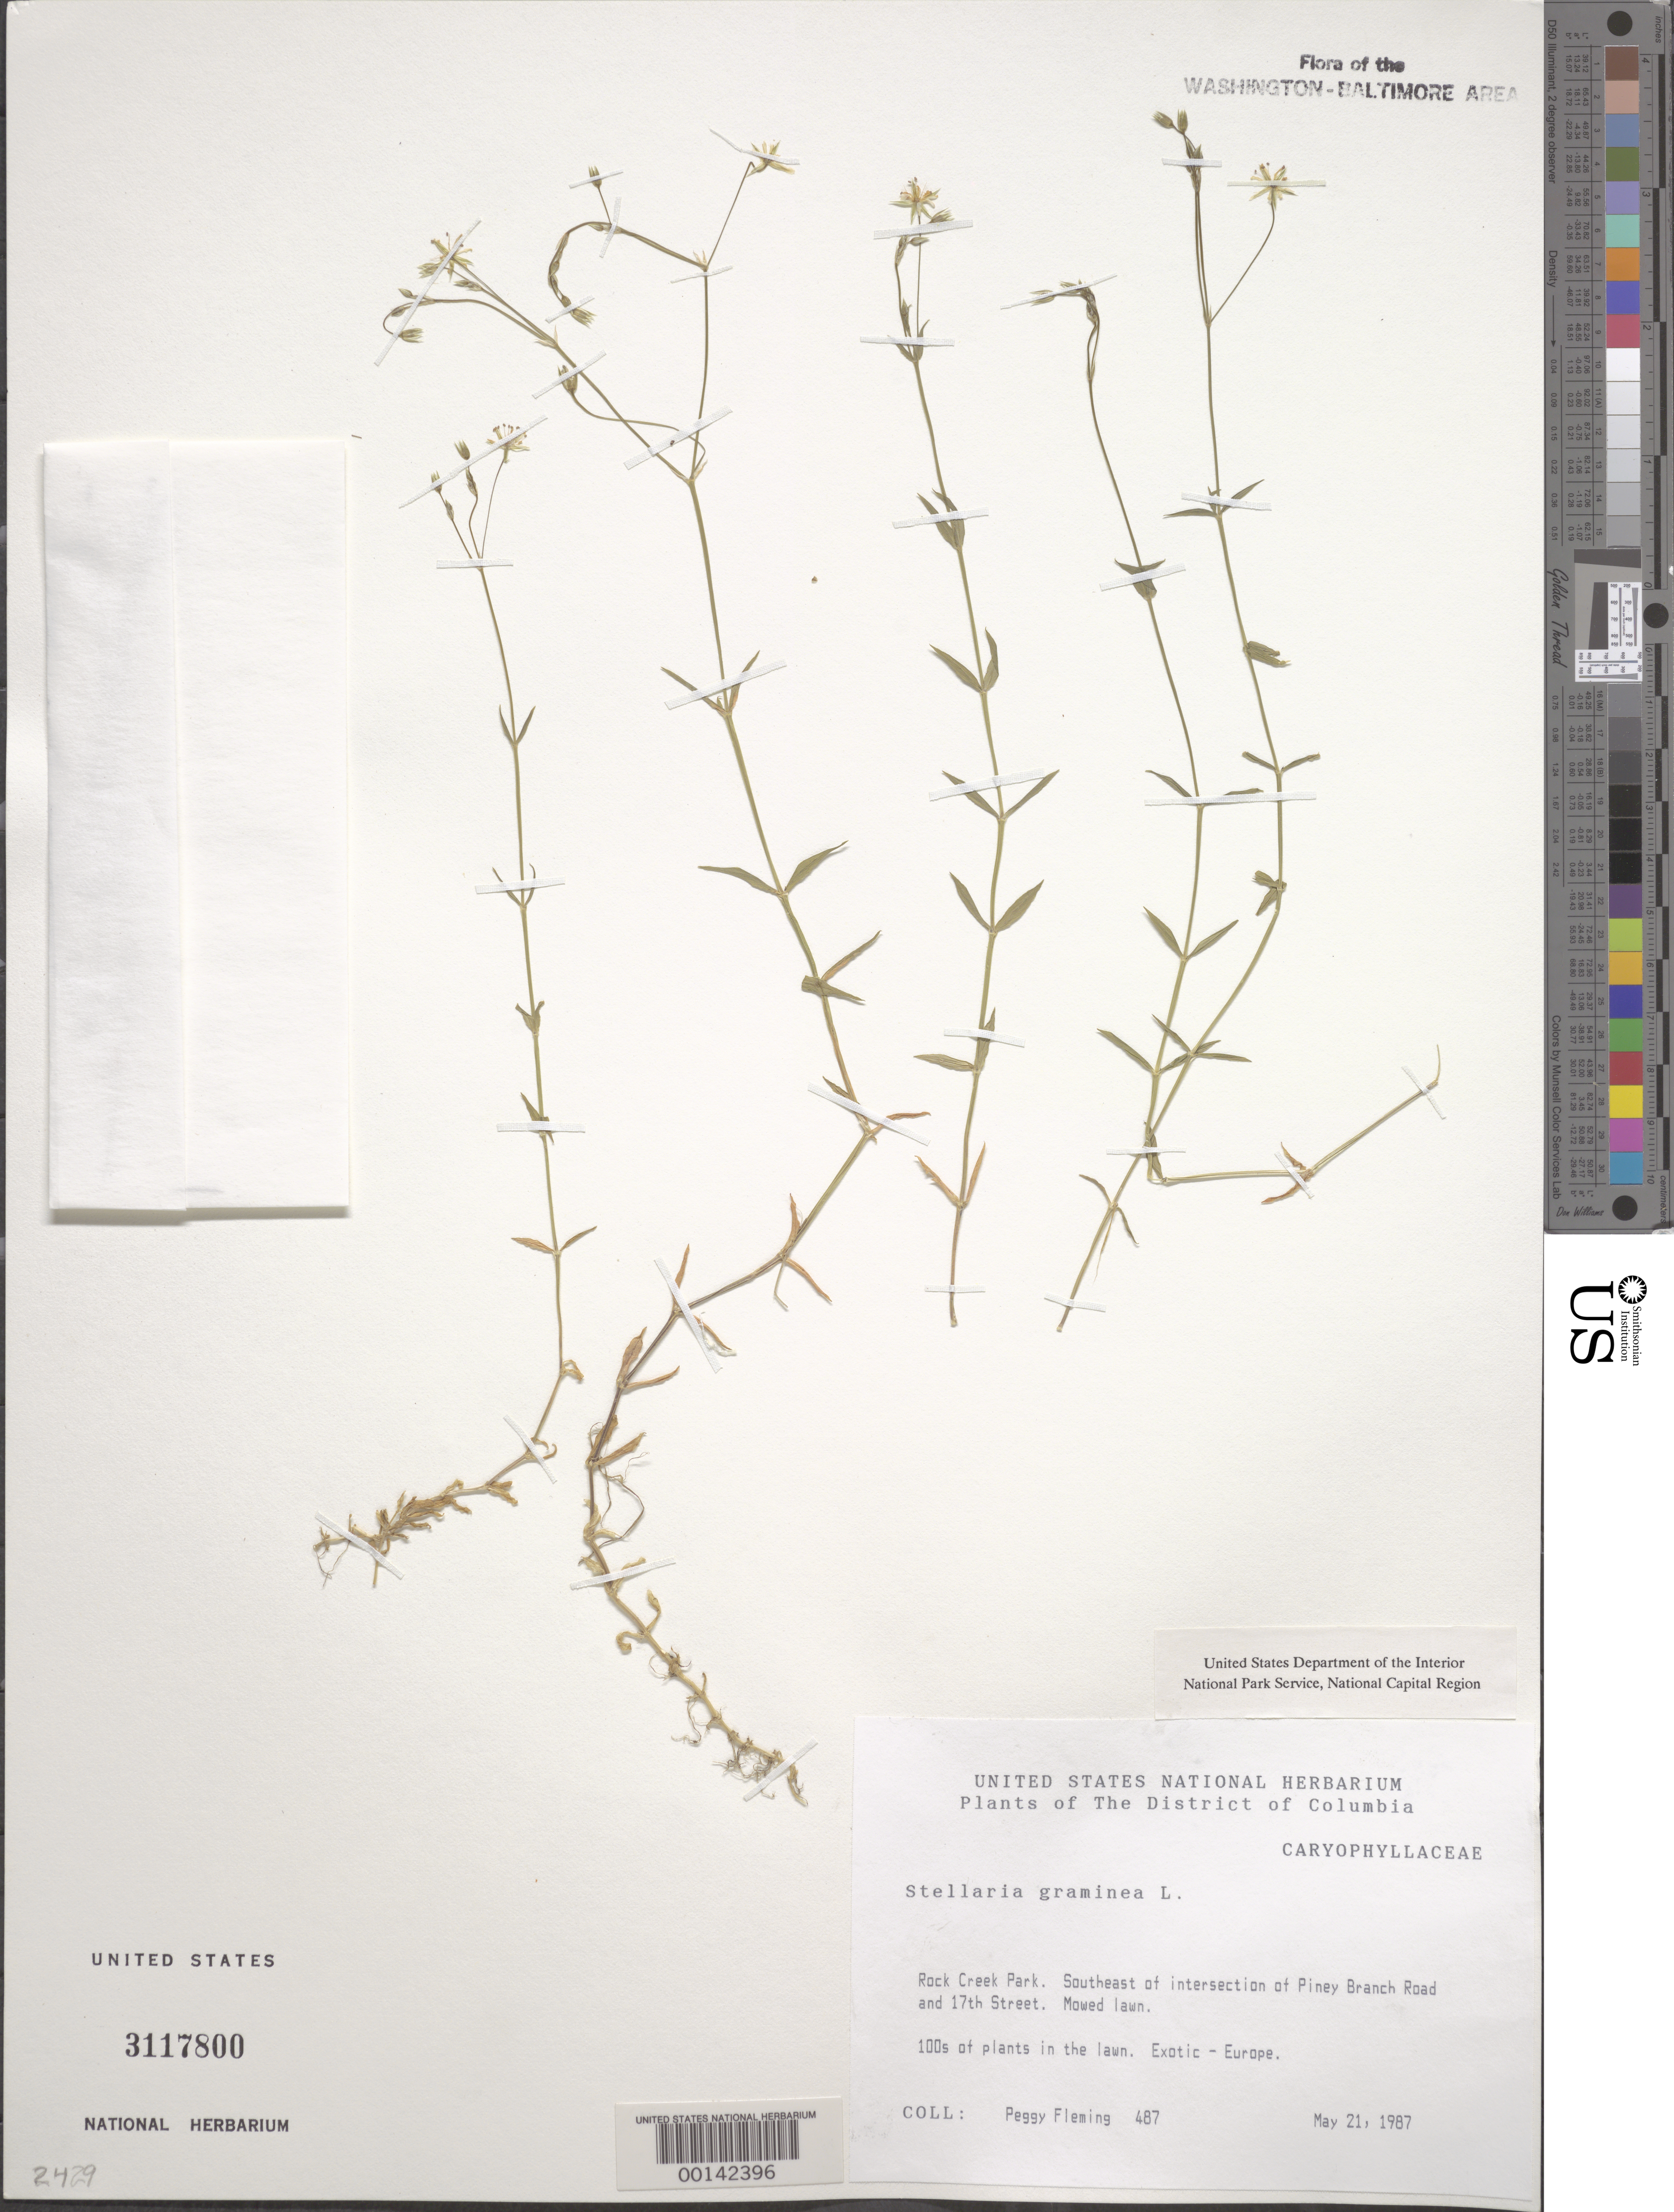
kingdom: Plantae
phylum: Tracheophyta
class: Magnoliopsida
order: Caryophyllales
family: Caryophyllaceae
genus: Stellaria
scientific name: Stellaria graminea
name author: L.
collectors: P. Fleming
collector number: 487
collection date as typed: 21 May 1987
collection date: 1987-05-21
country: United States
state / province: District of Columbia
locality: Rock Creek Park. Southeast of intersection of Piney Branch Road Rock Creek Park & vicinity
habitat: Mowed lawn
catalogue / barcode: US 3117800